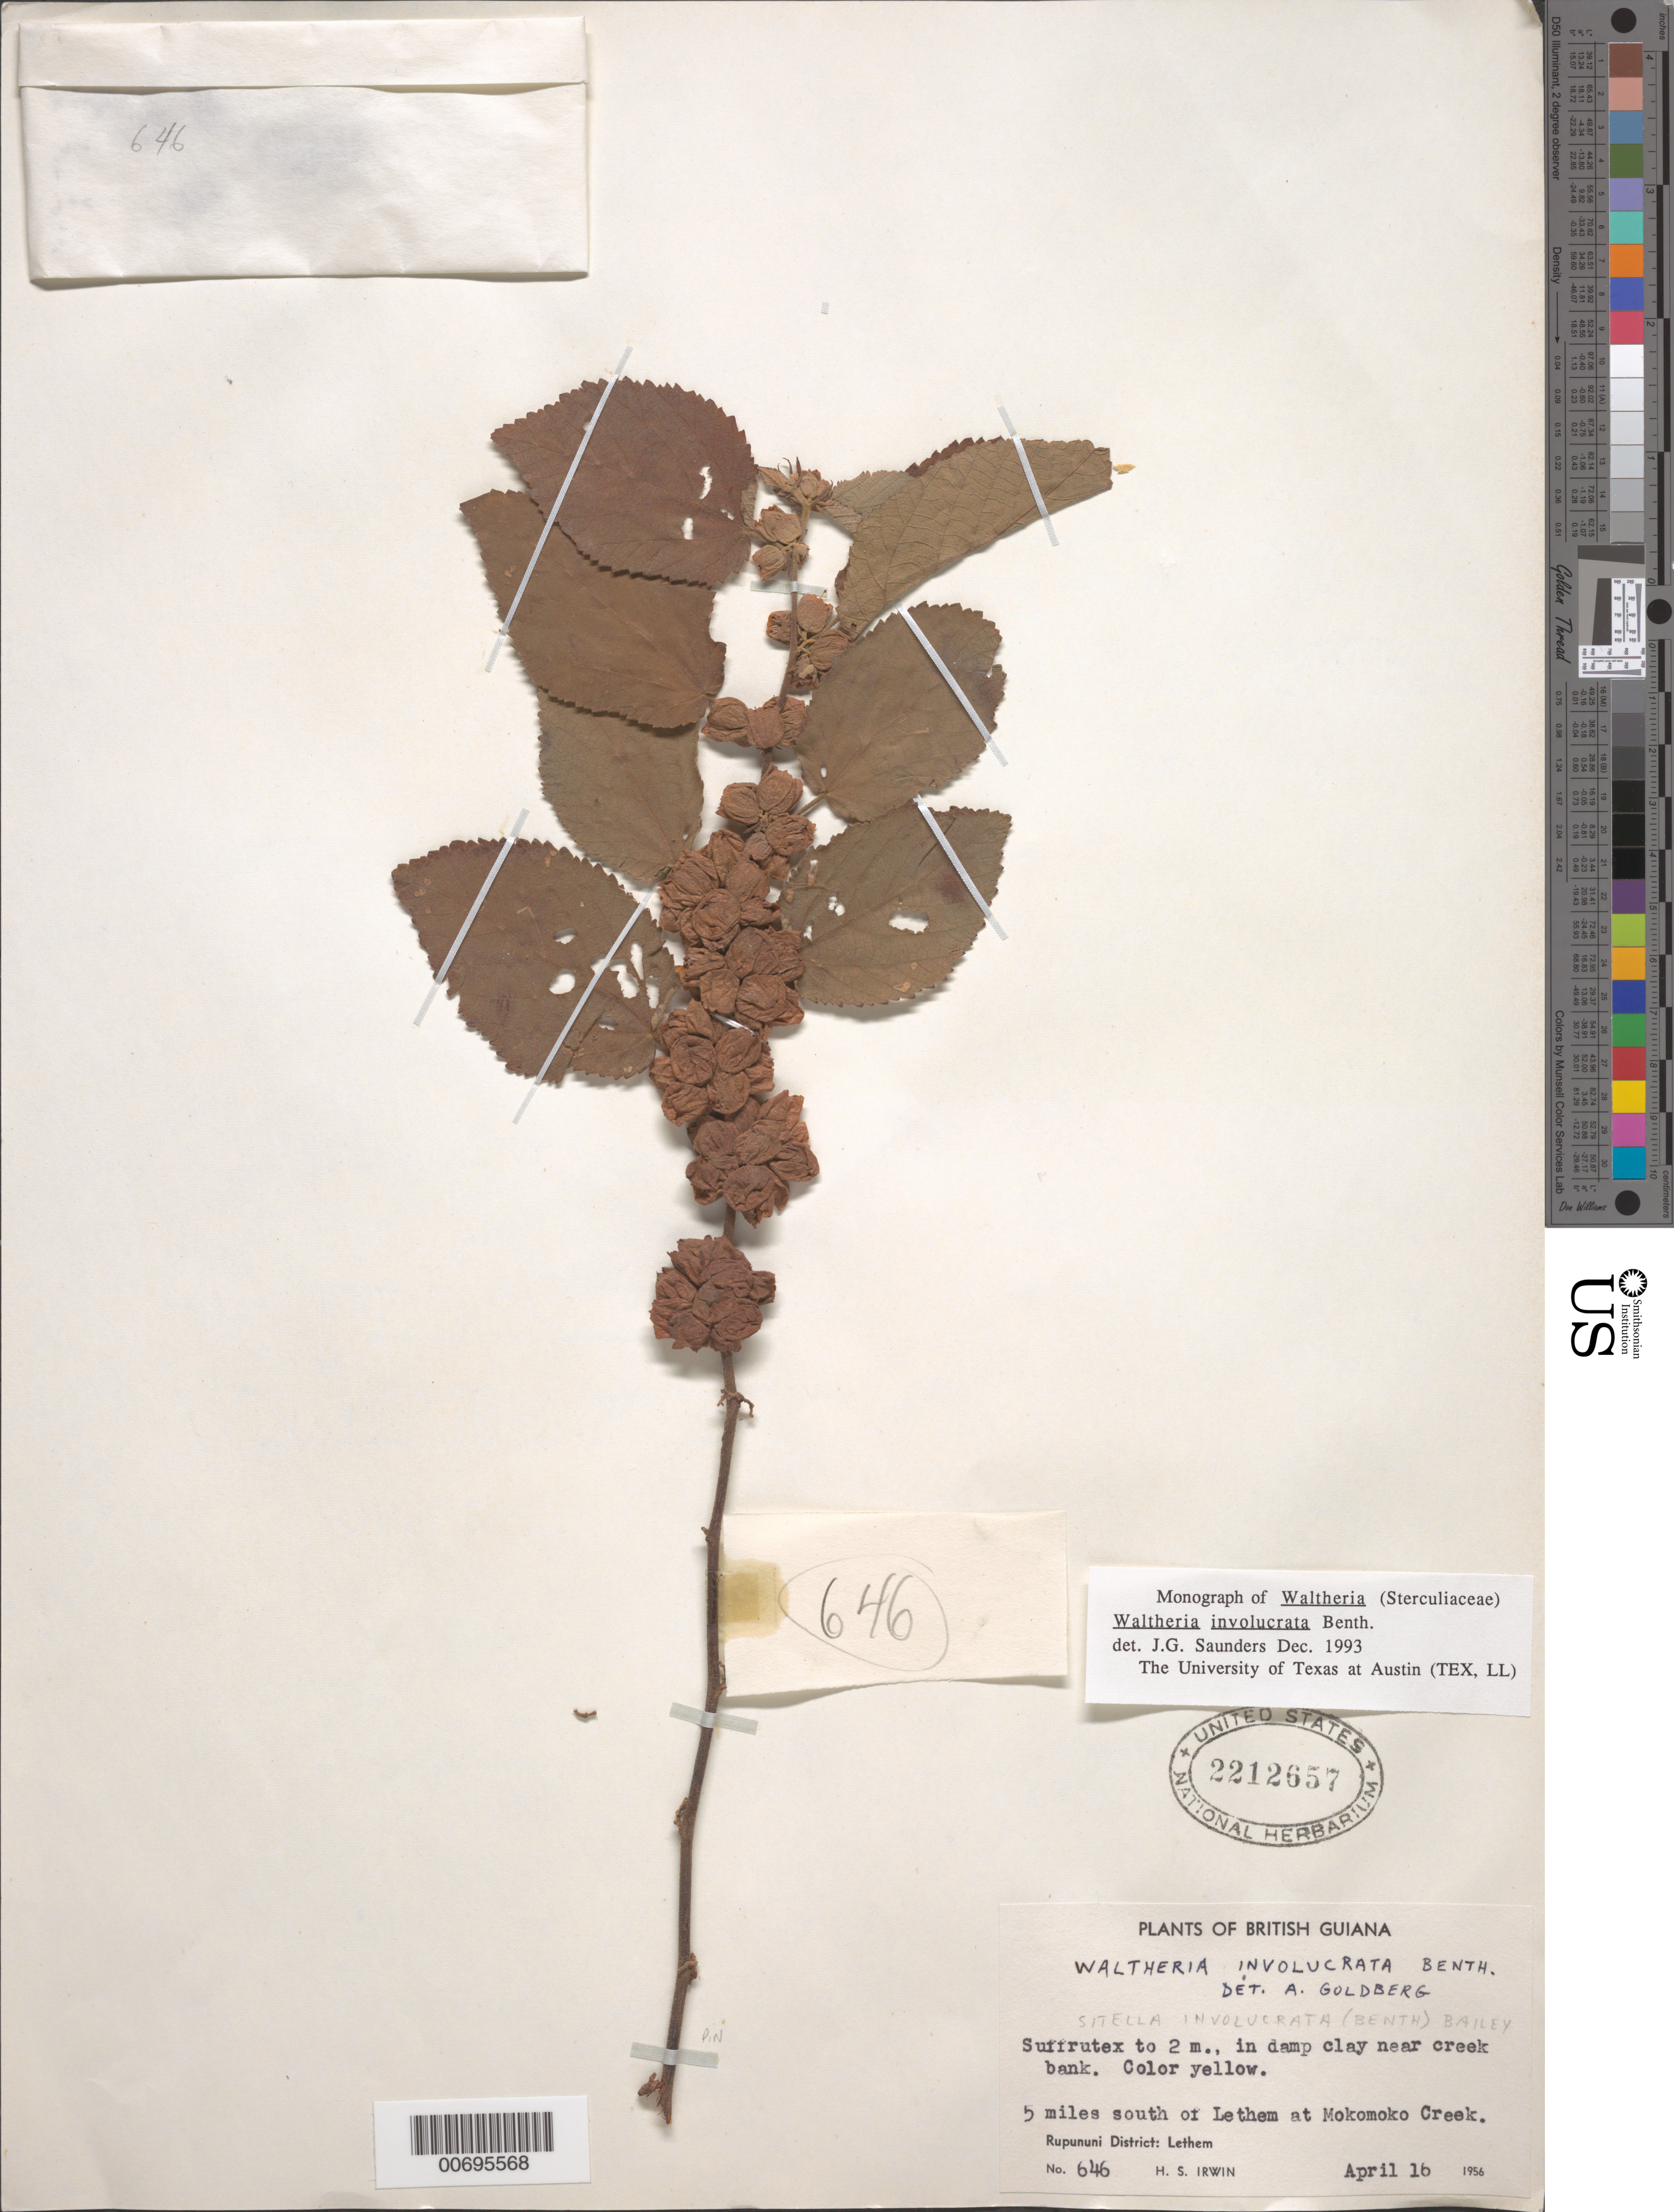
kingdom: Plantae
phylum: Tracheophyta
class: Magnoliopsida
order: Malvales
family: Malvaceae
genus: Waltheria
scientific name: Waltheria involucrata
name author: Benth.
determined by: Saunders, J. G.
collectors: H. Irwin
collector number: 646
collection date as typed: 16-Apr-56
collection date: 1956-04-16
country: Guyana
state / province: U. Takutu-U. Essequibo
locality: Rupununi Dist., 5 mi. S of Lethem at Mokomoko Creek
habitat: Damp clay near creek bank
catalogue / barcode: US 2212657